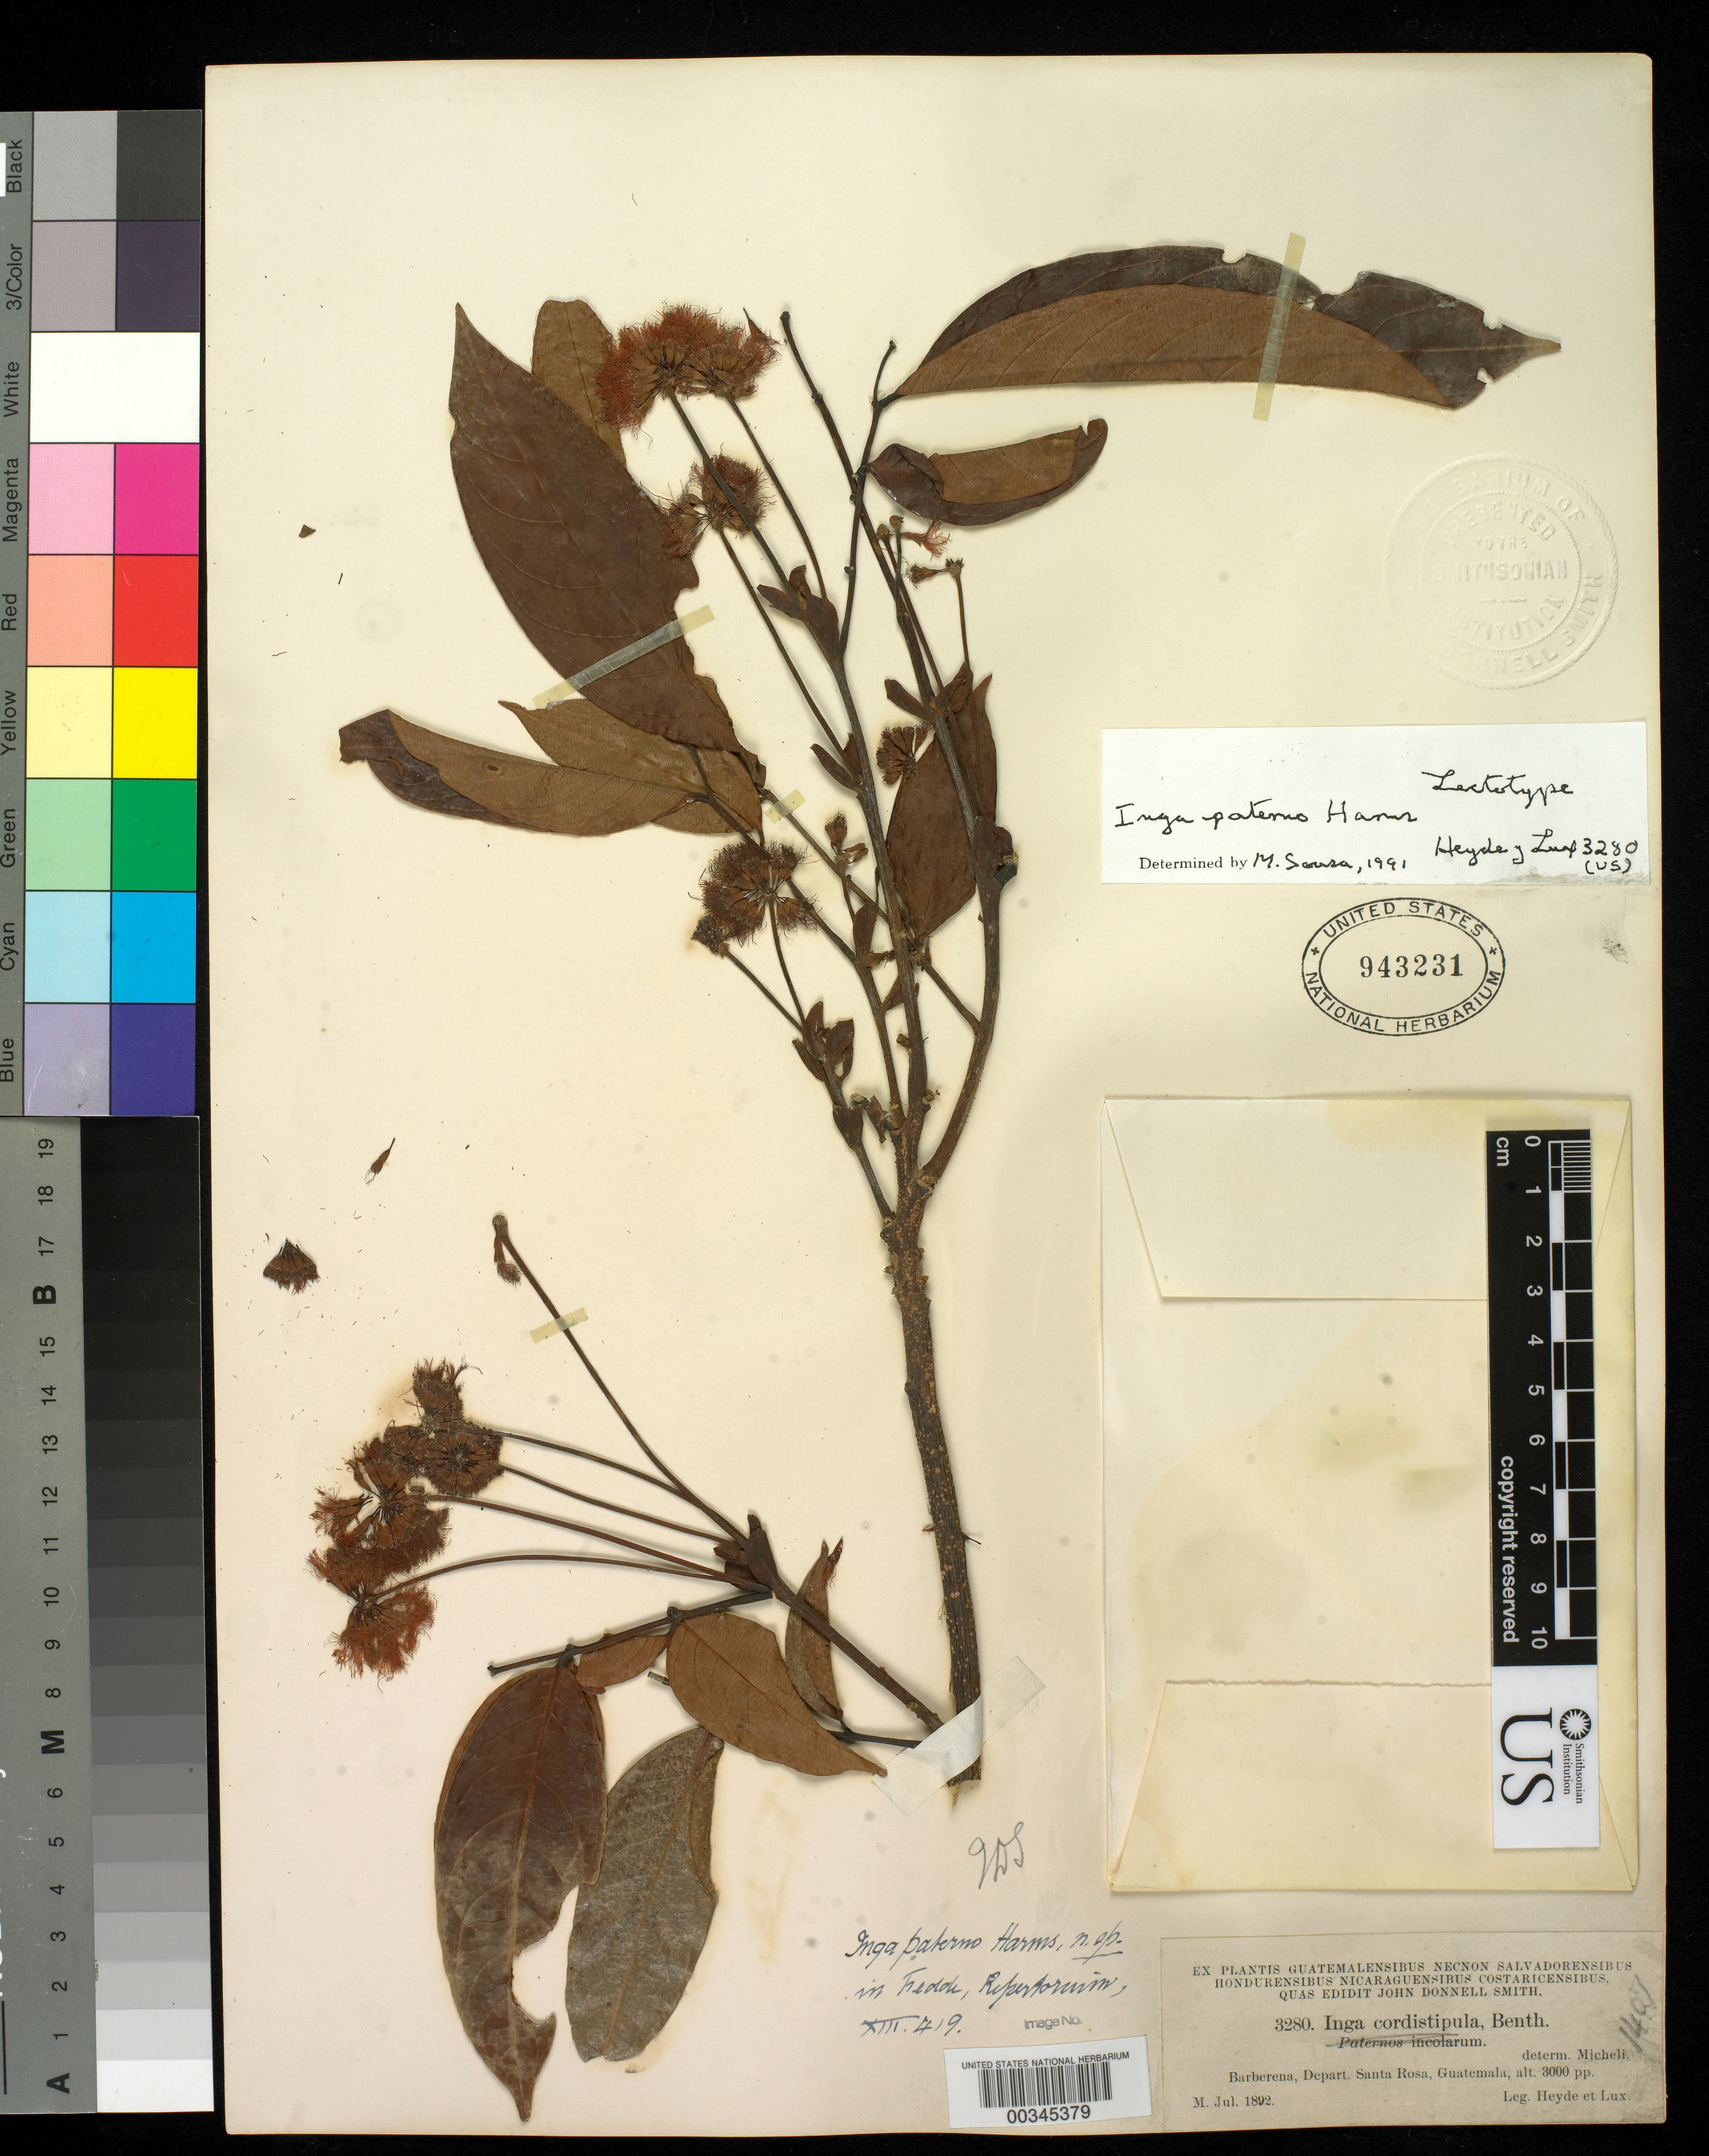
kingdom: Plantae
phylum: Tracheophyta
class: Magnoliopsida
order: Fabales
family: Fabaceae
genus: Inga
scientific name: Inga paterno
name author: Harms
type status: Lectotype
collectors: E. T. Heyde & E. Lux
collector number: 3280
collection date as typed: Jul 1892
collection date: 1892-07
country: Guatemala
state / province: Santa Rosa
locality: Barbarena.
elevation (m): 914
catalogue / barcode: US 943231